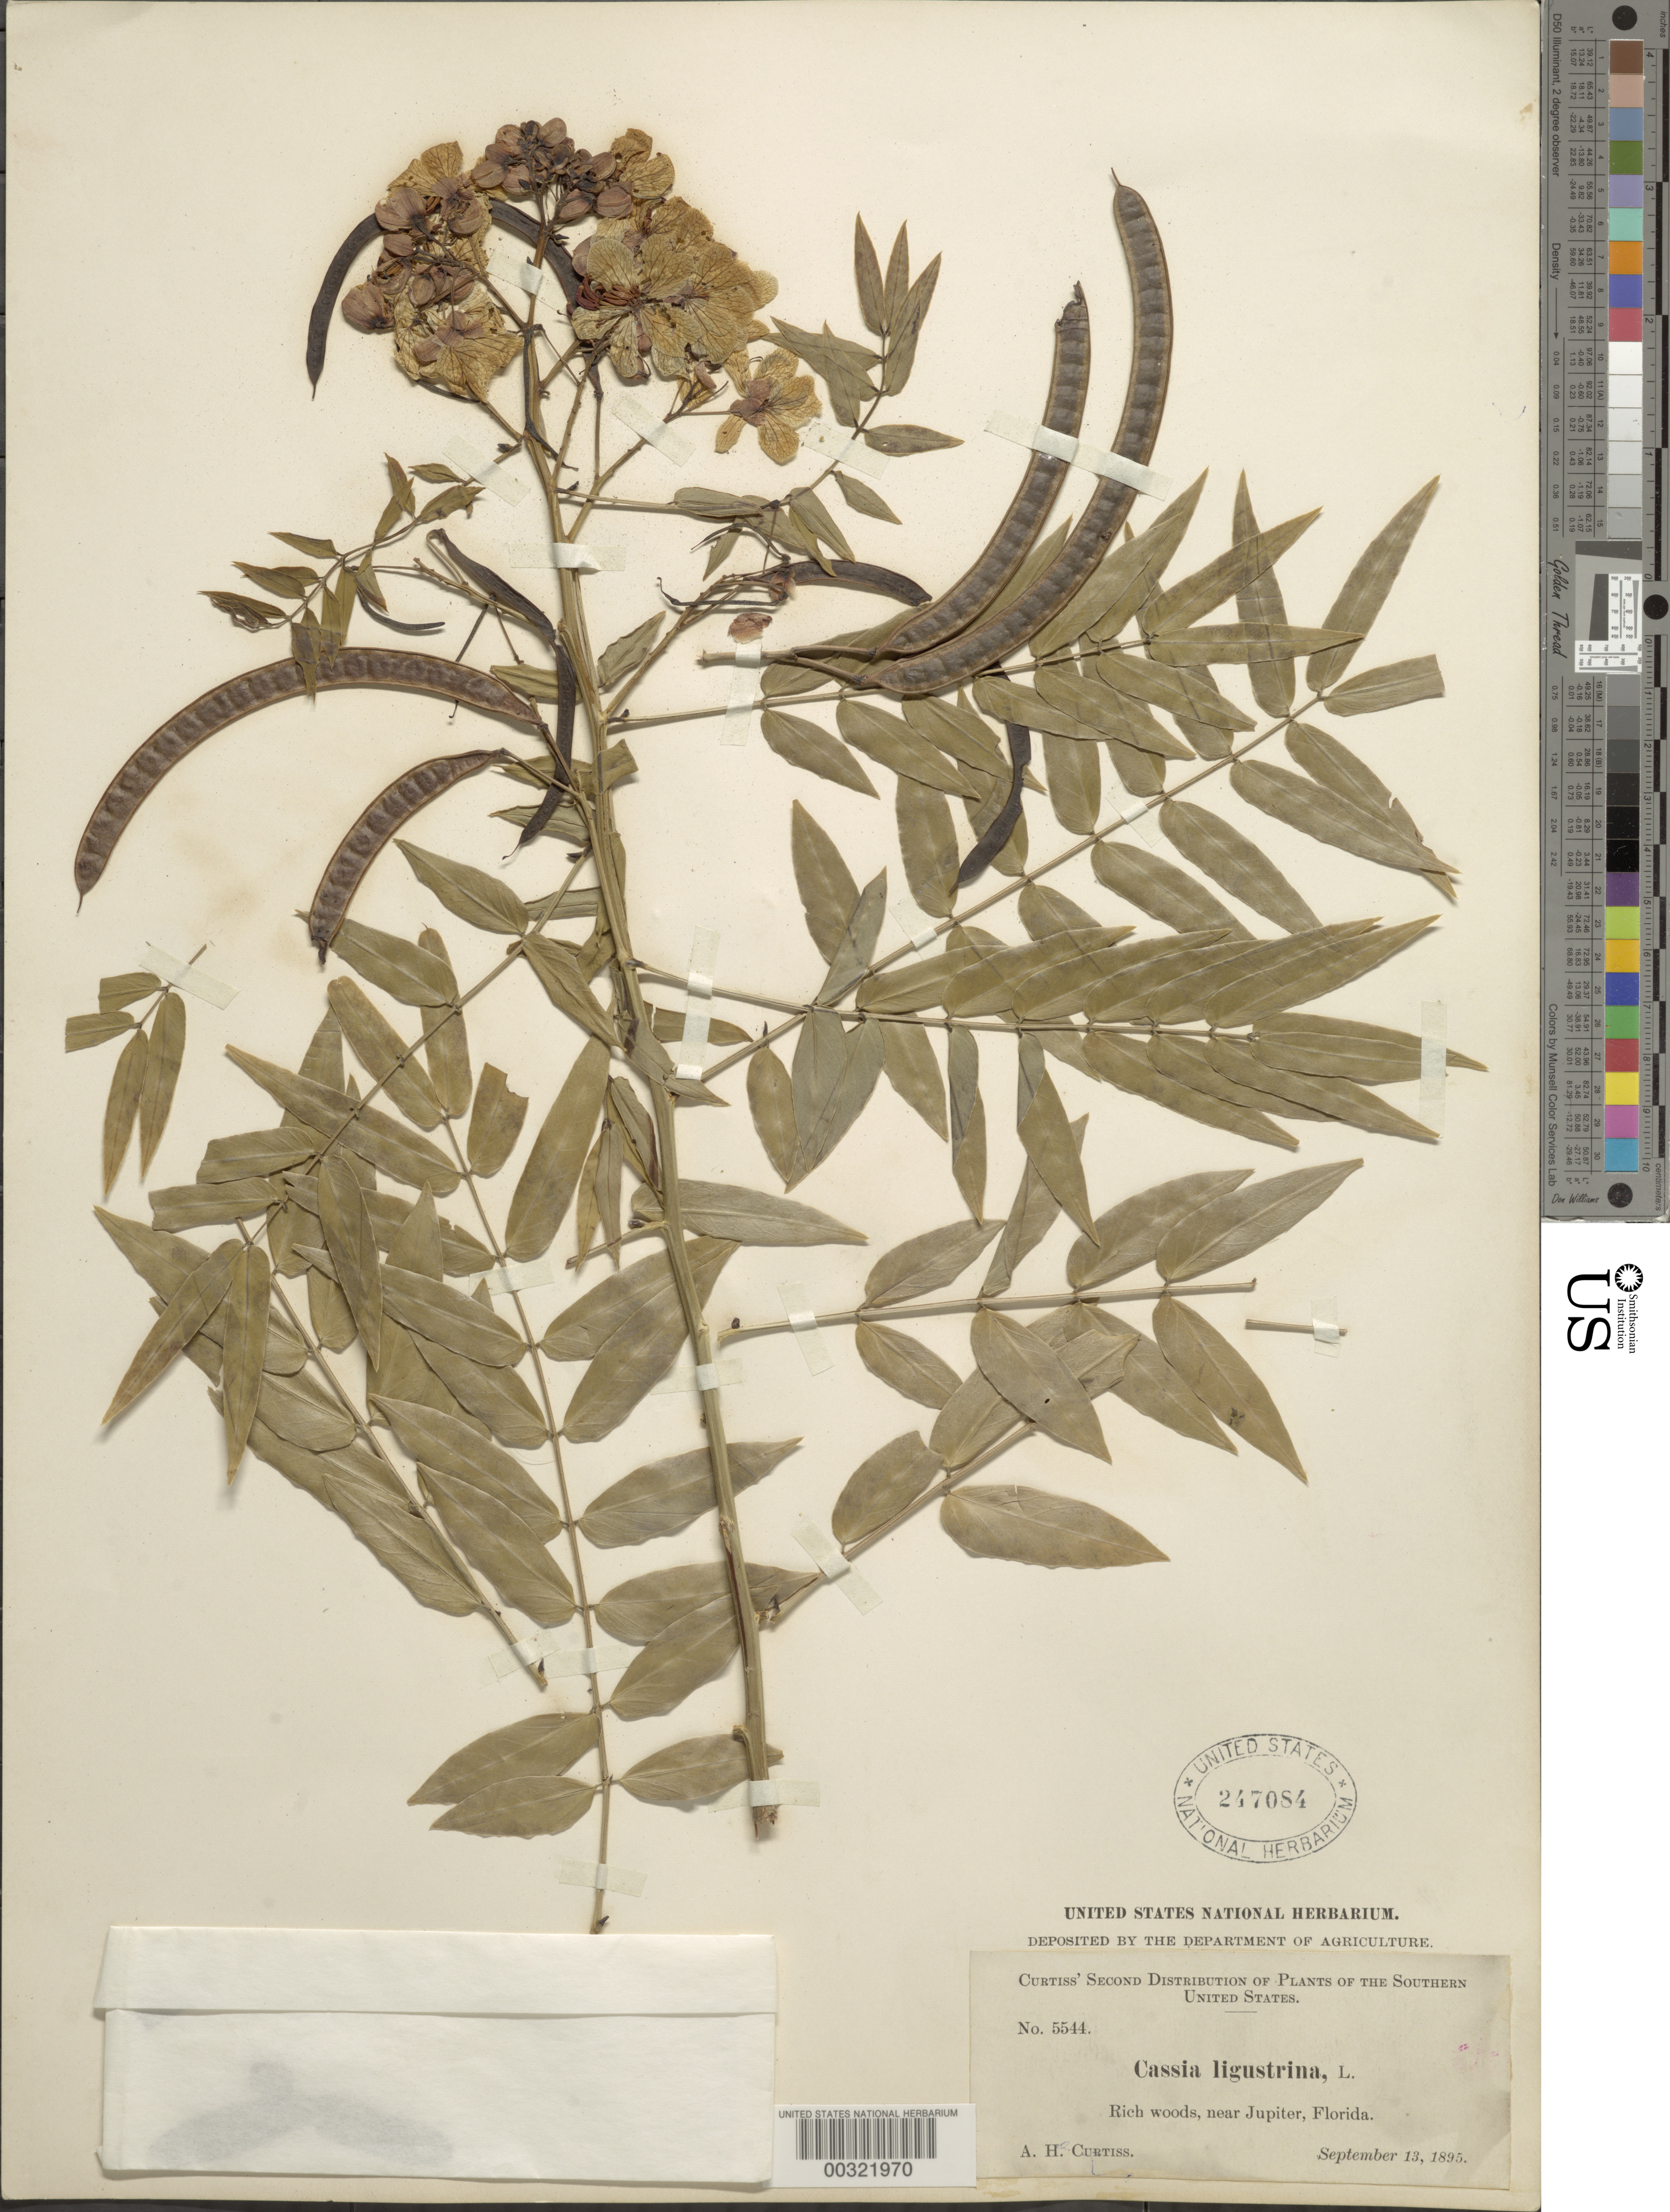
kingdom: Plantae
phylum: Tracheophyta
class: Magnoliopsida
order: Fabales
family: Fabaceae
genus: Senna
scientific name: Senna ligustrina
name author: (L.) H.S. Irwin & Barneby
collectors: A. H. Curtiss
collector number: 5544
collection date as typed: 13 Sep 1895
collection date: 1895-09-13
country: United States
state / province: Florida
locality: Near jupiter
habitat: Rich woods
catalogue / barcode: US 247084